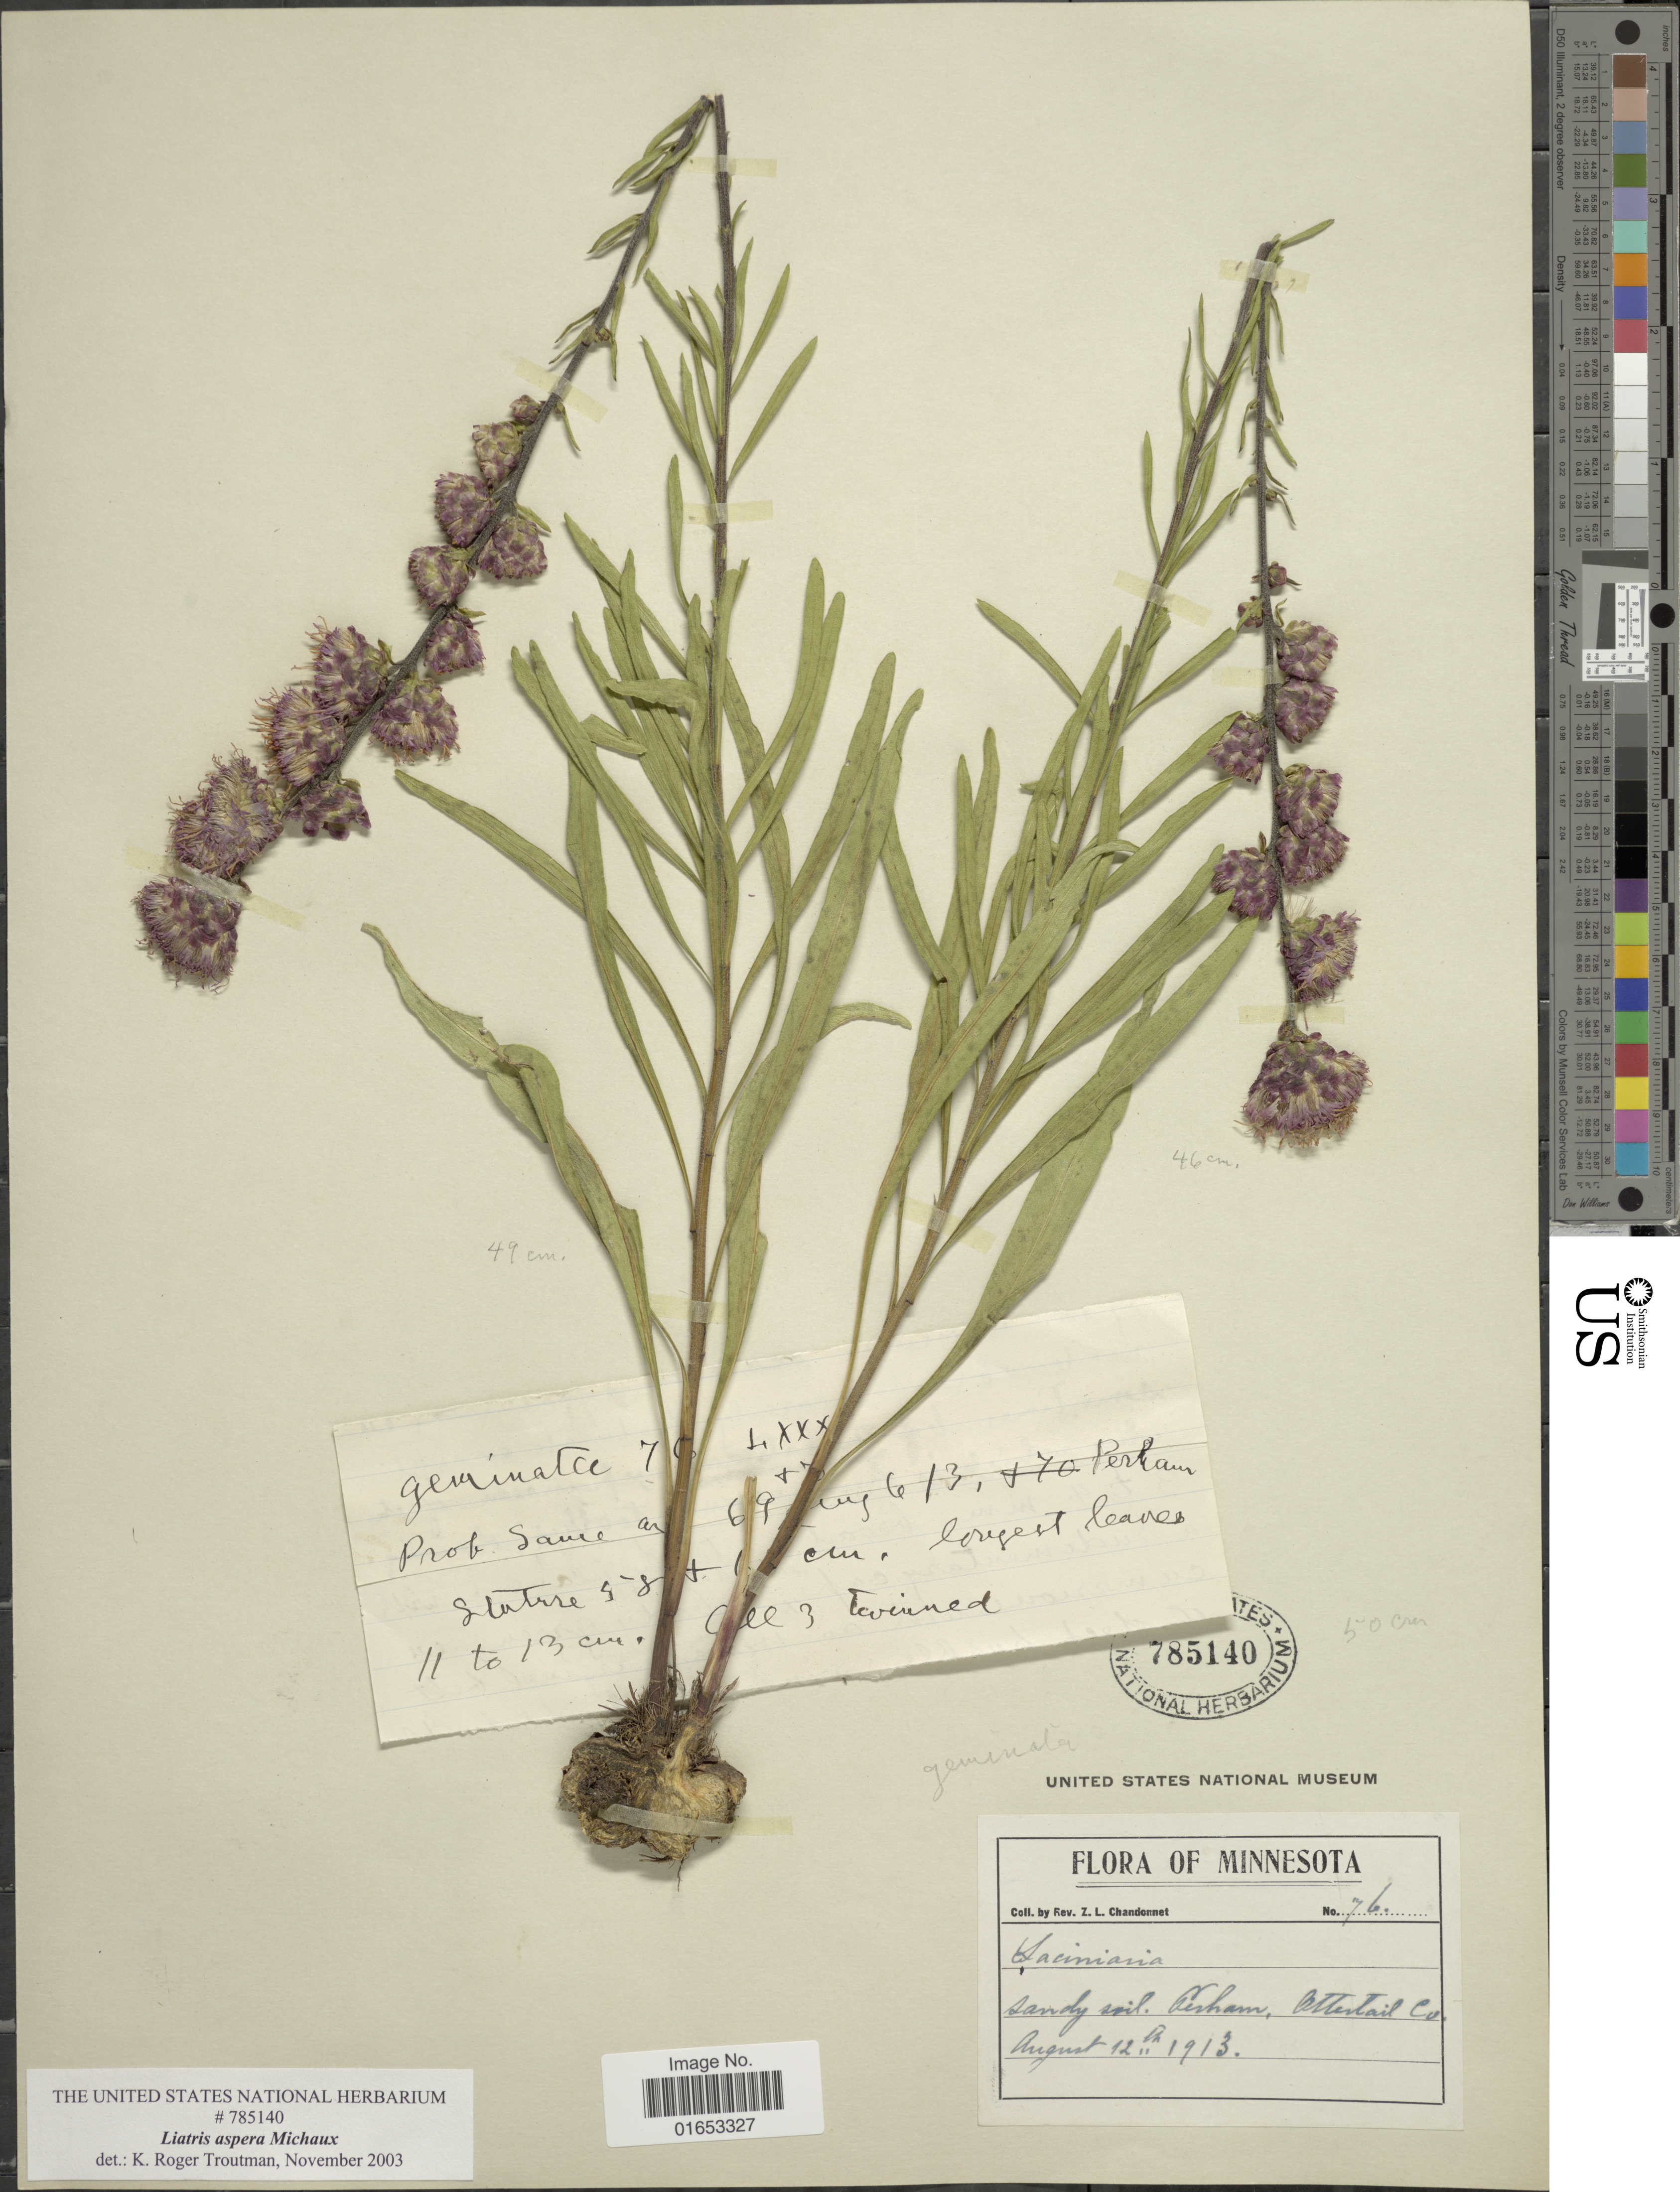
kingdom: Plantae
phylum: Tracheophyta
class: Magnoliopsida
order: Asterales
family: Asteraceae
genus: Liatris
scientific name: Liatris aspera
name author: Michx.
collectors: Z. Chandonnet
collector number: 76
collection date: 1913-08-12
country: United States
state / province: Minnesota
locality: Perham, Otter tail Co.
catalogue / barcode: US 785140